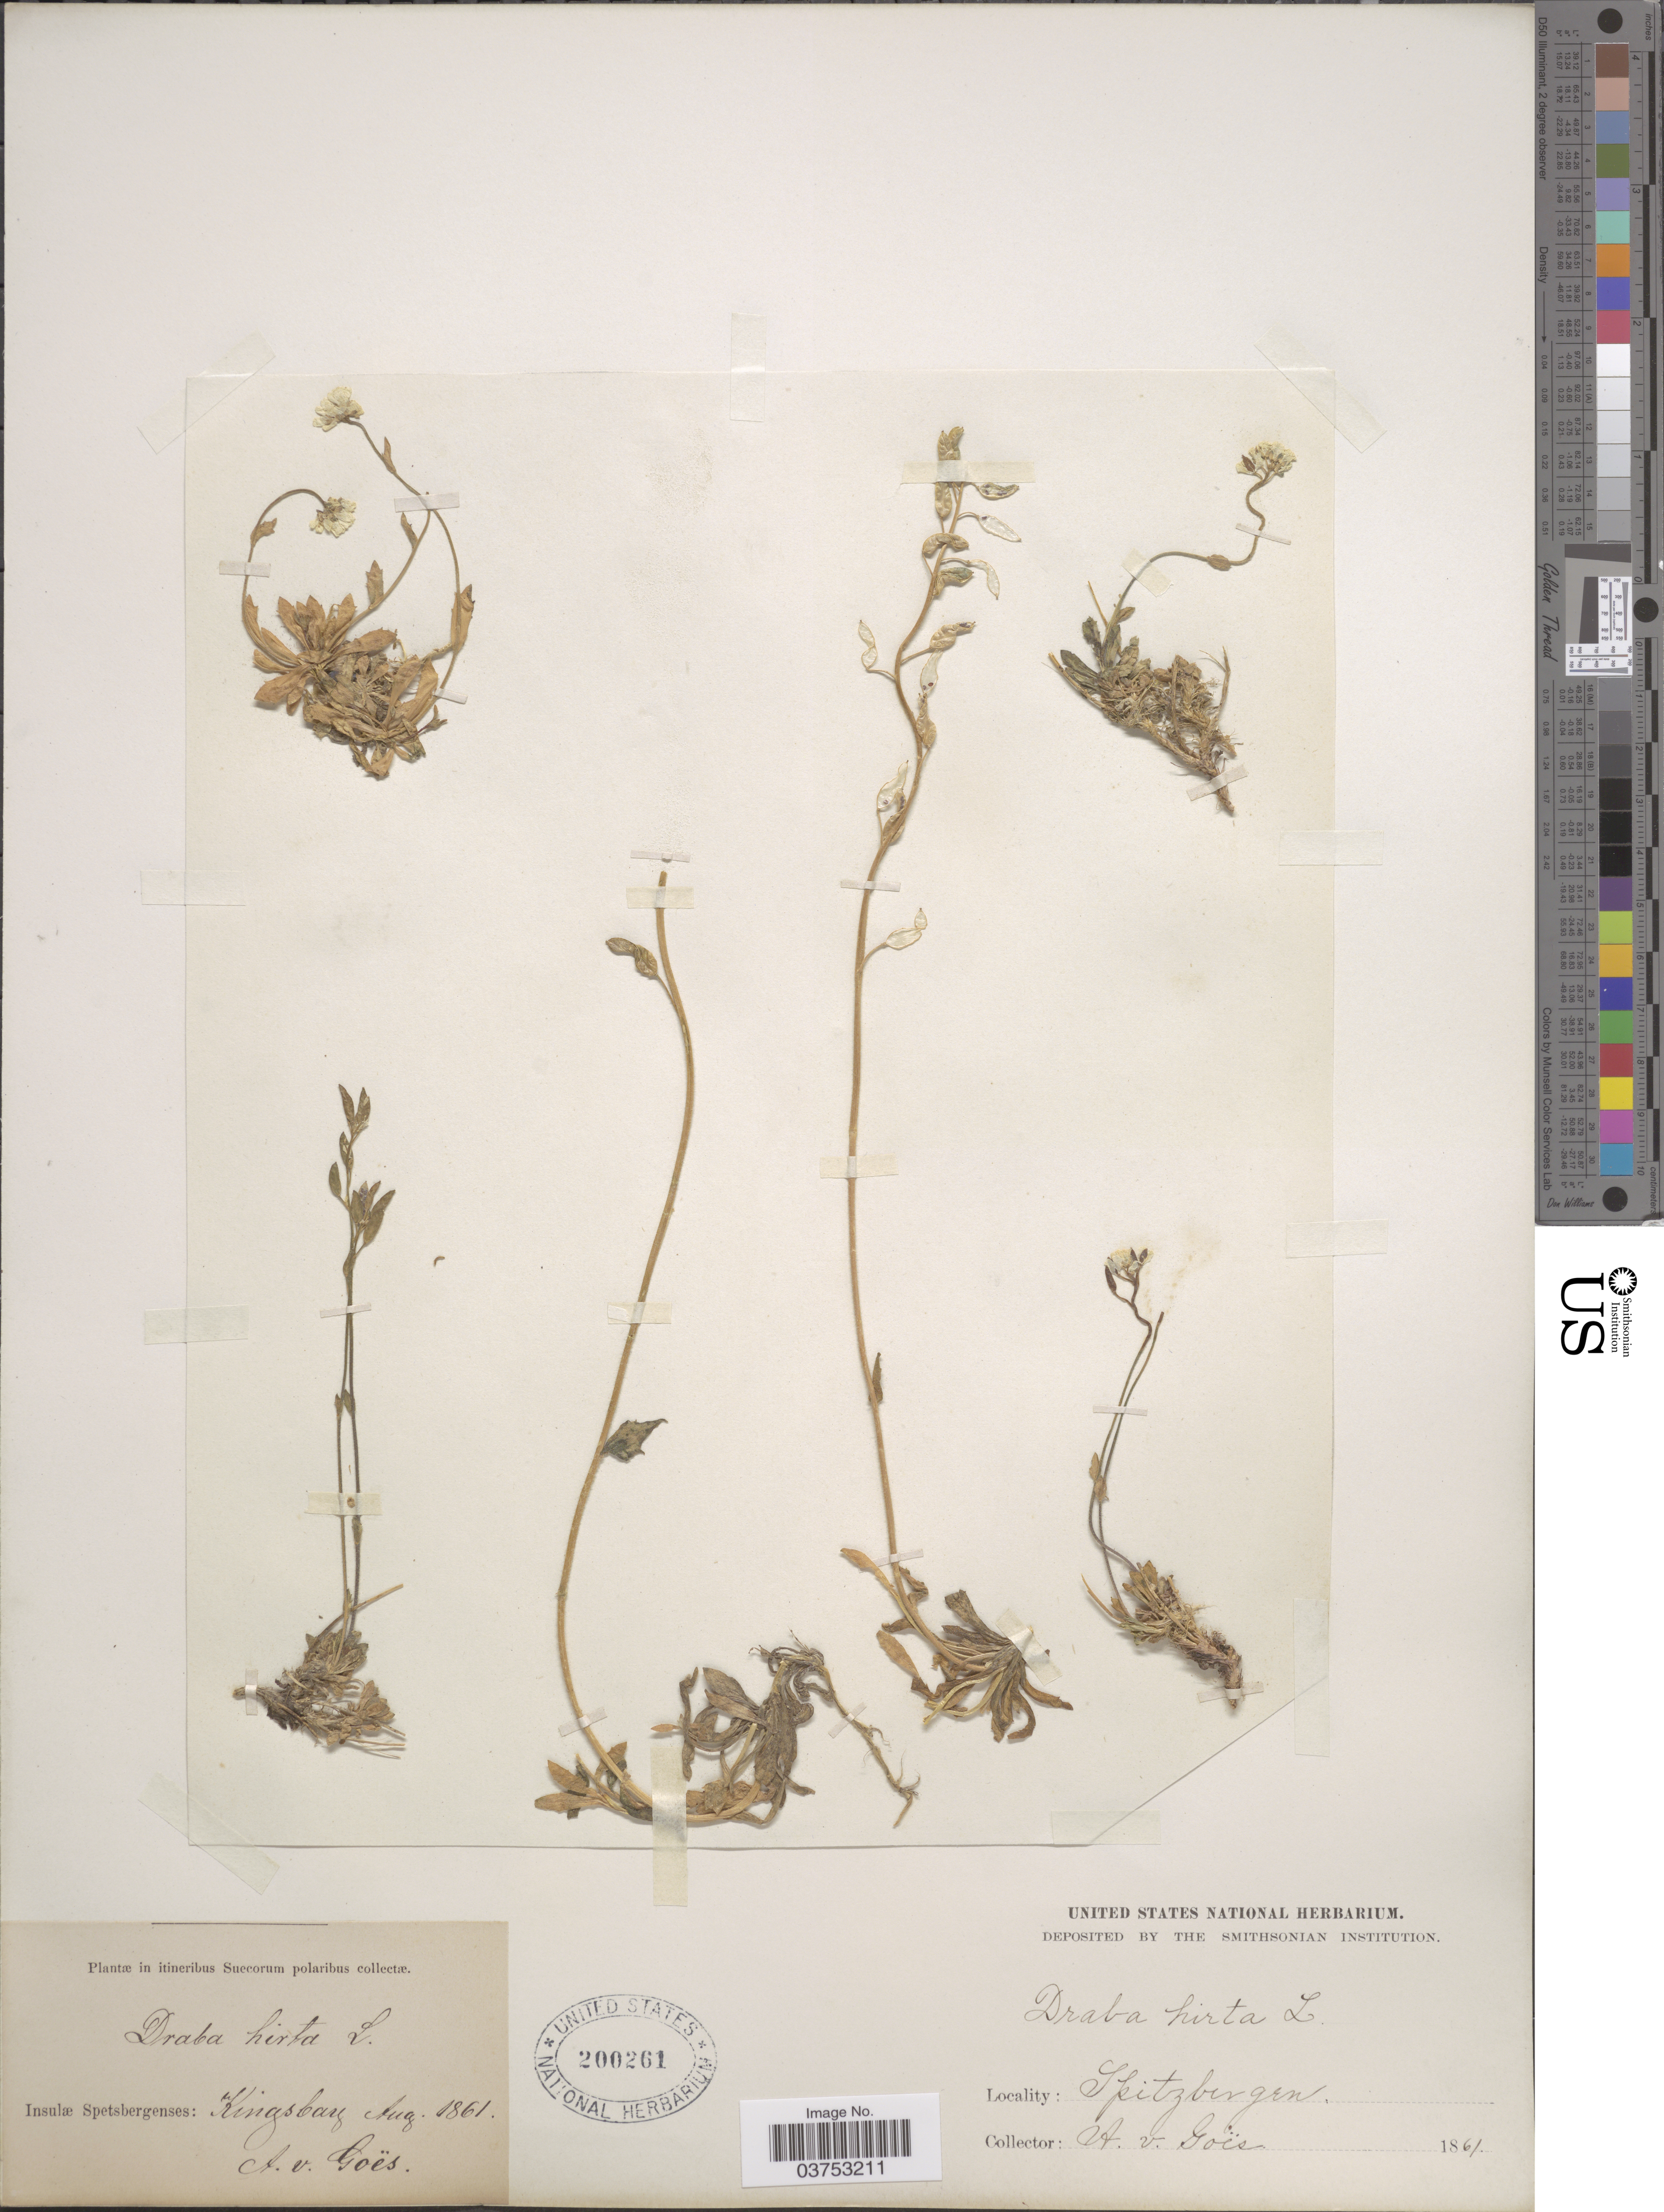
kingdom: Plantae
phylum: Tracheophyta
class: Magnoliopsida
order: Brassicales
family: Brassicaceae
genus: Draba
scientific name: Draba hirta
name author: L.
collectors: A. Goes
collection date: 1861-08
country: Norway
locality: Insulœ Spetsbergenses: Kingsbay.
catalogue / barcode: US 200261